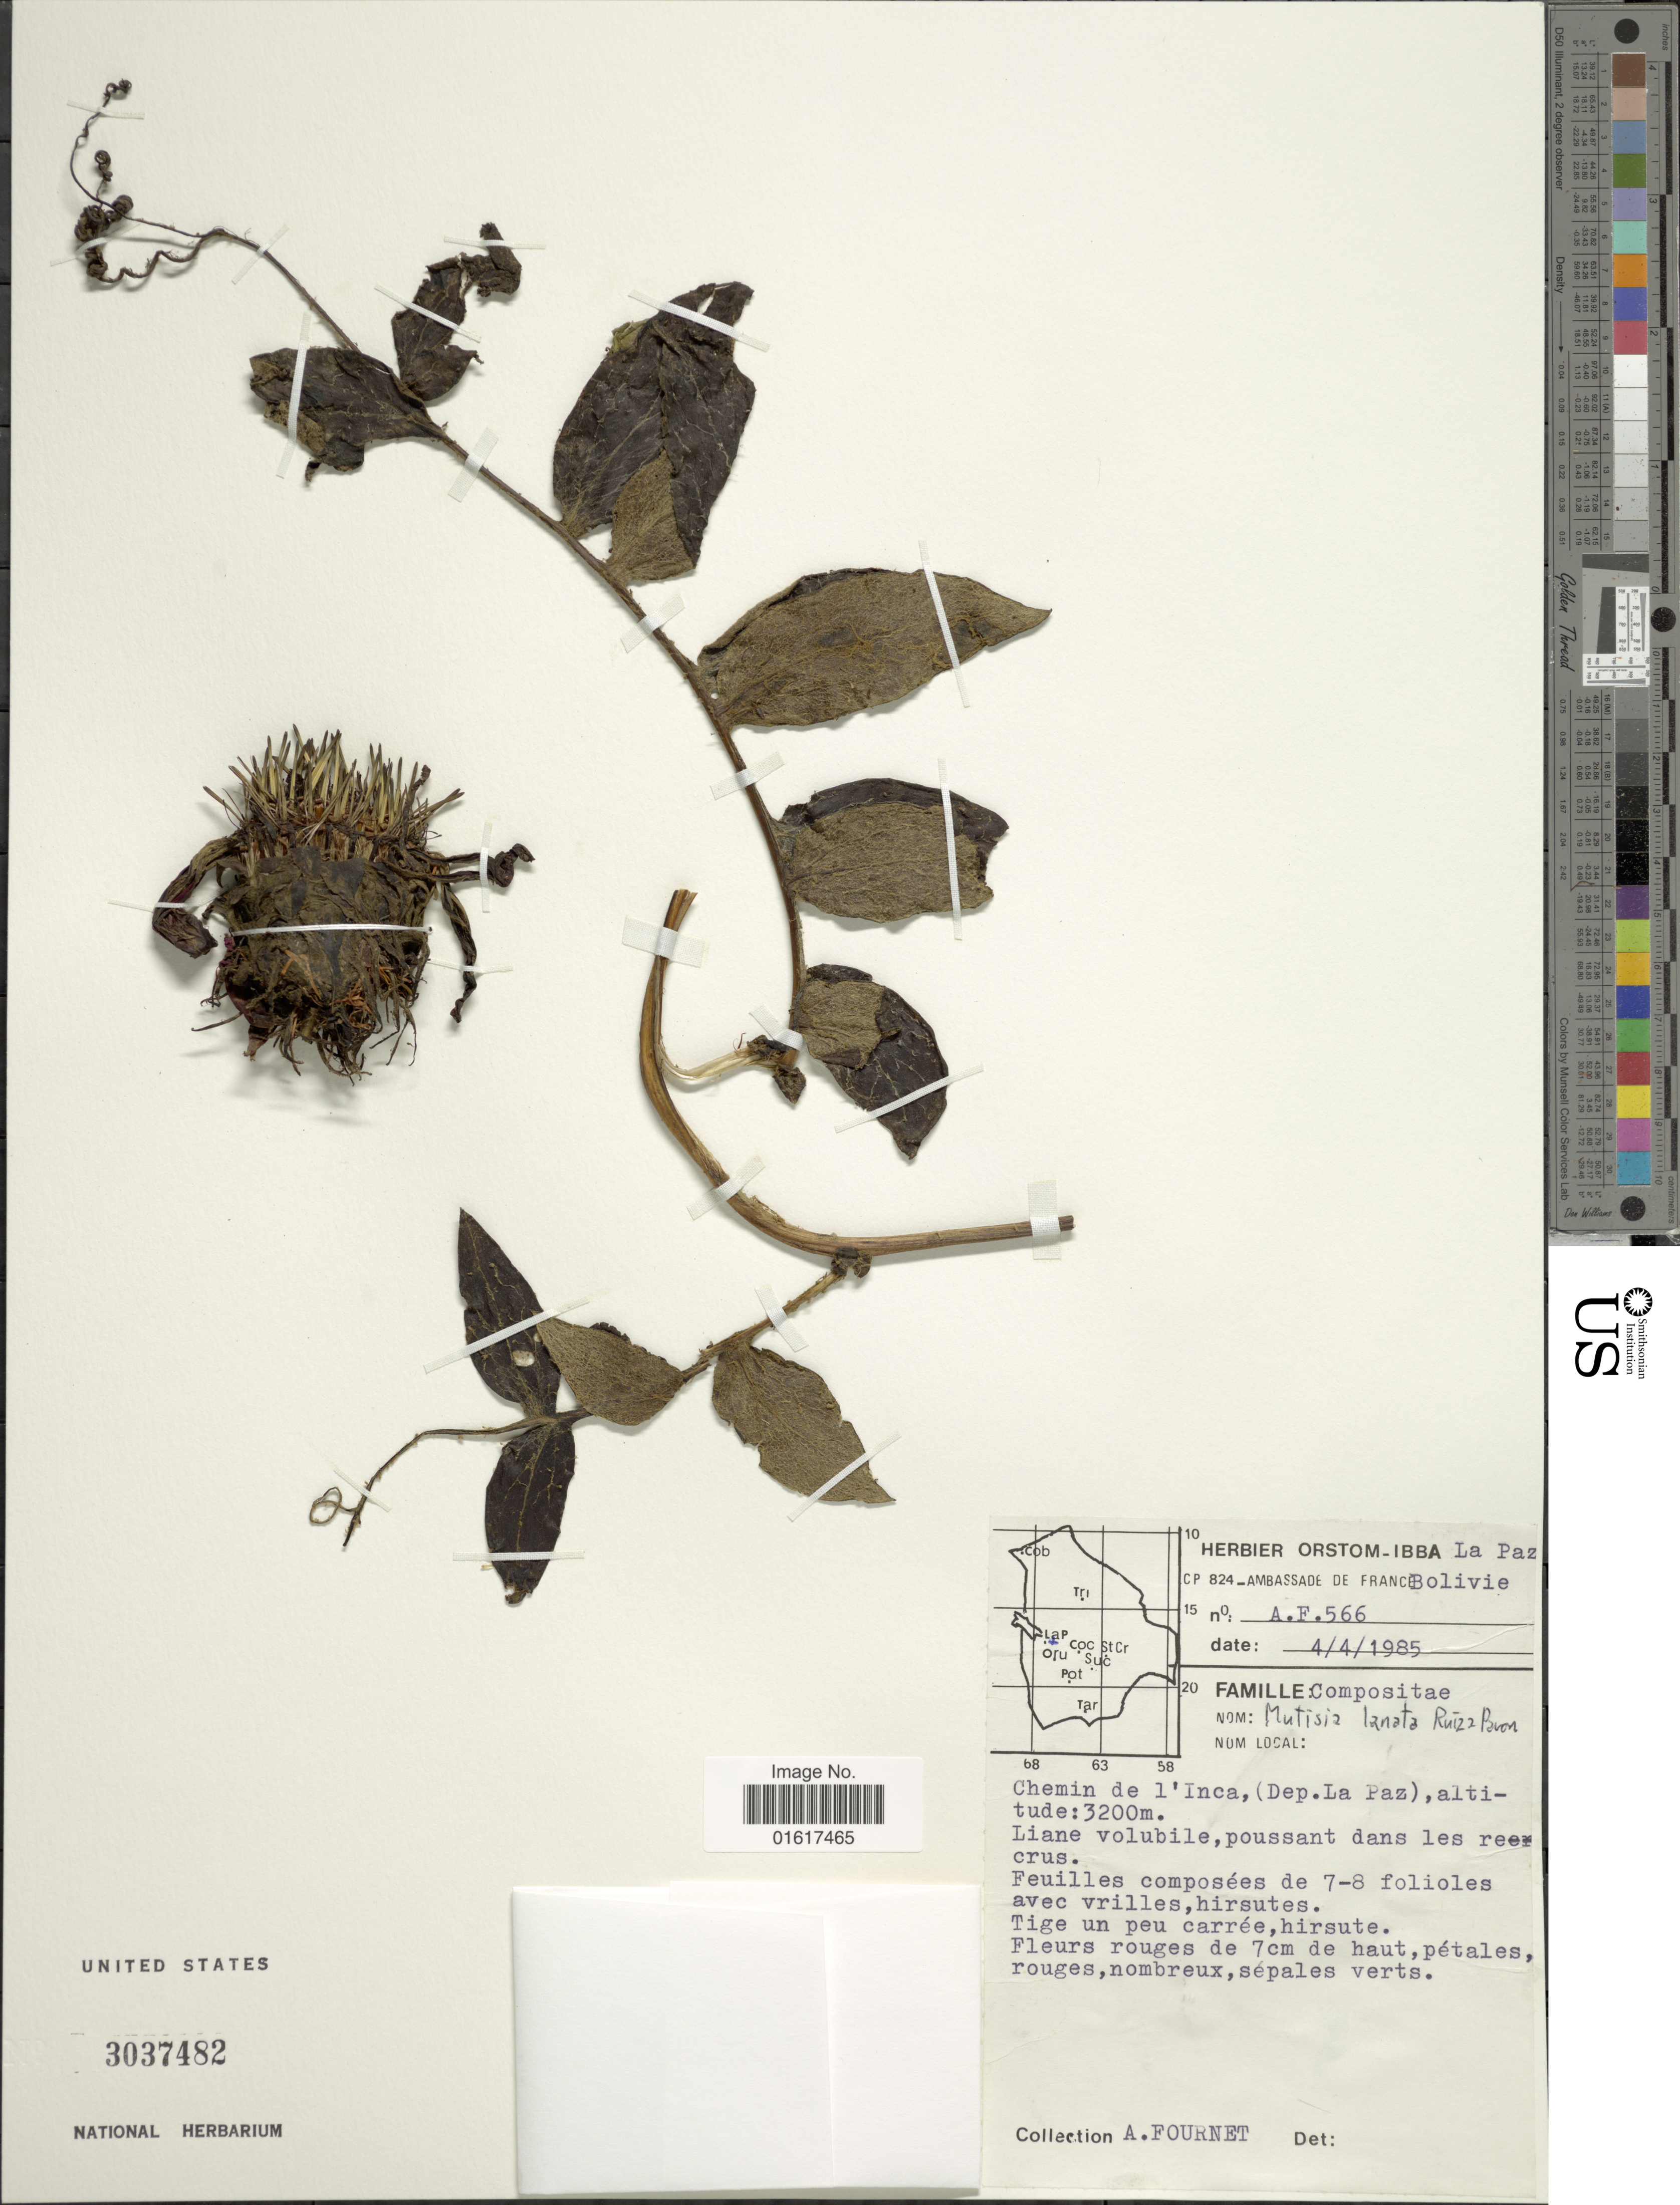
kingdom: Plantae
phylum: Tracheophyta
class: Magnoliopsida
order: Asterales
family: Asteraceae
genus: Mutisia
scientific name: Mutisia lanata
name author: Ruiz & Pav.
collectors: A. Fournet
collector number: A.F.566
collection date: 1985-04-04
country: Bolivia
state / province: La Paz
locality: Chemin de l'Inca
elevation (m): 3200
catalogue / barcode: US 3037482